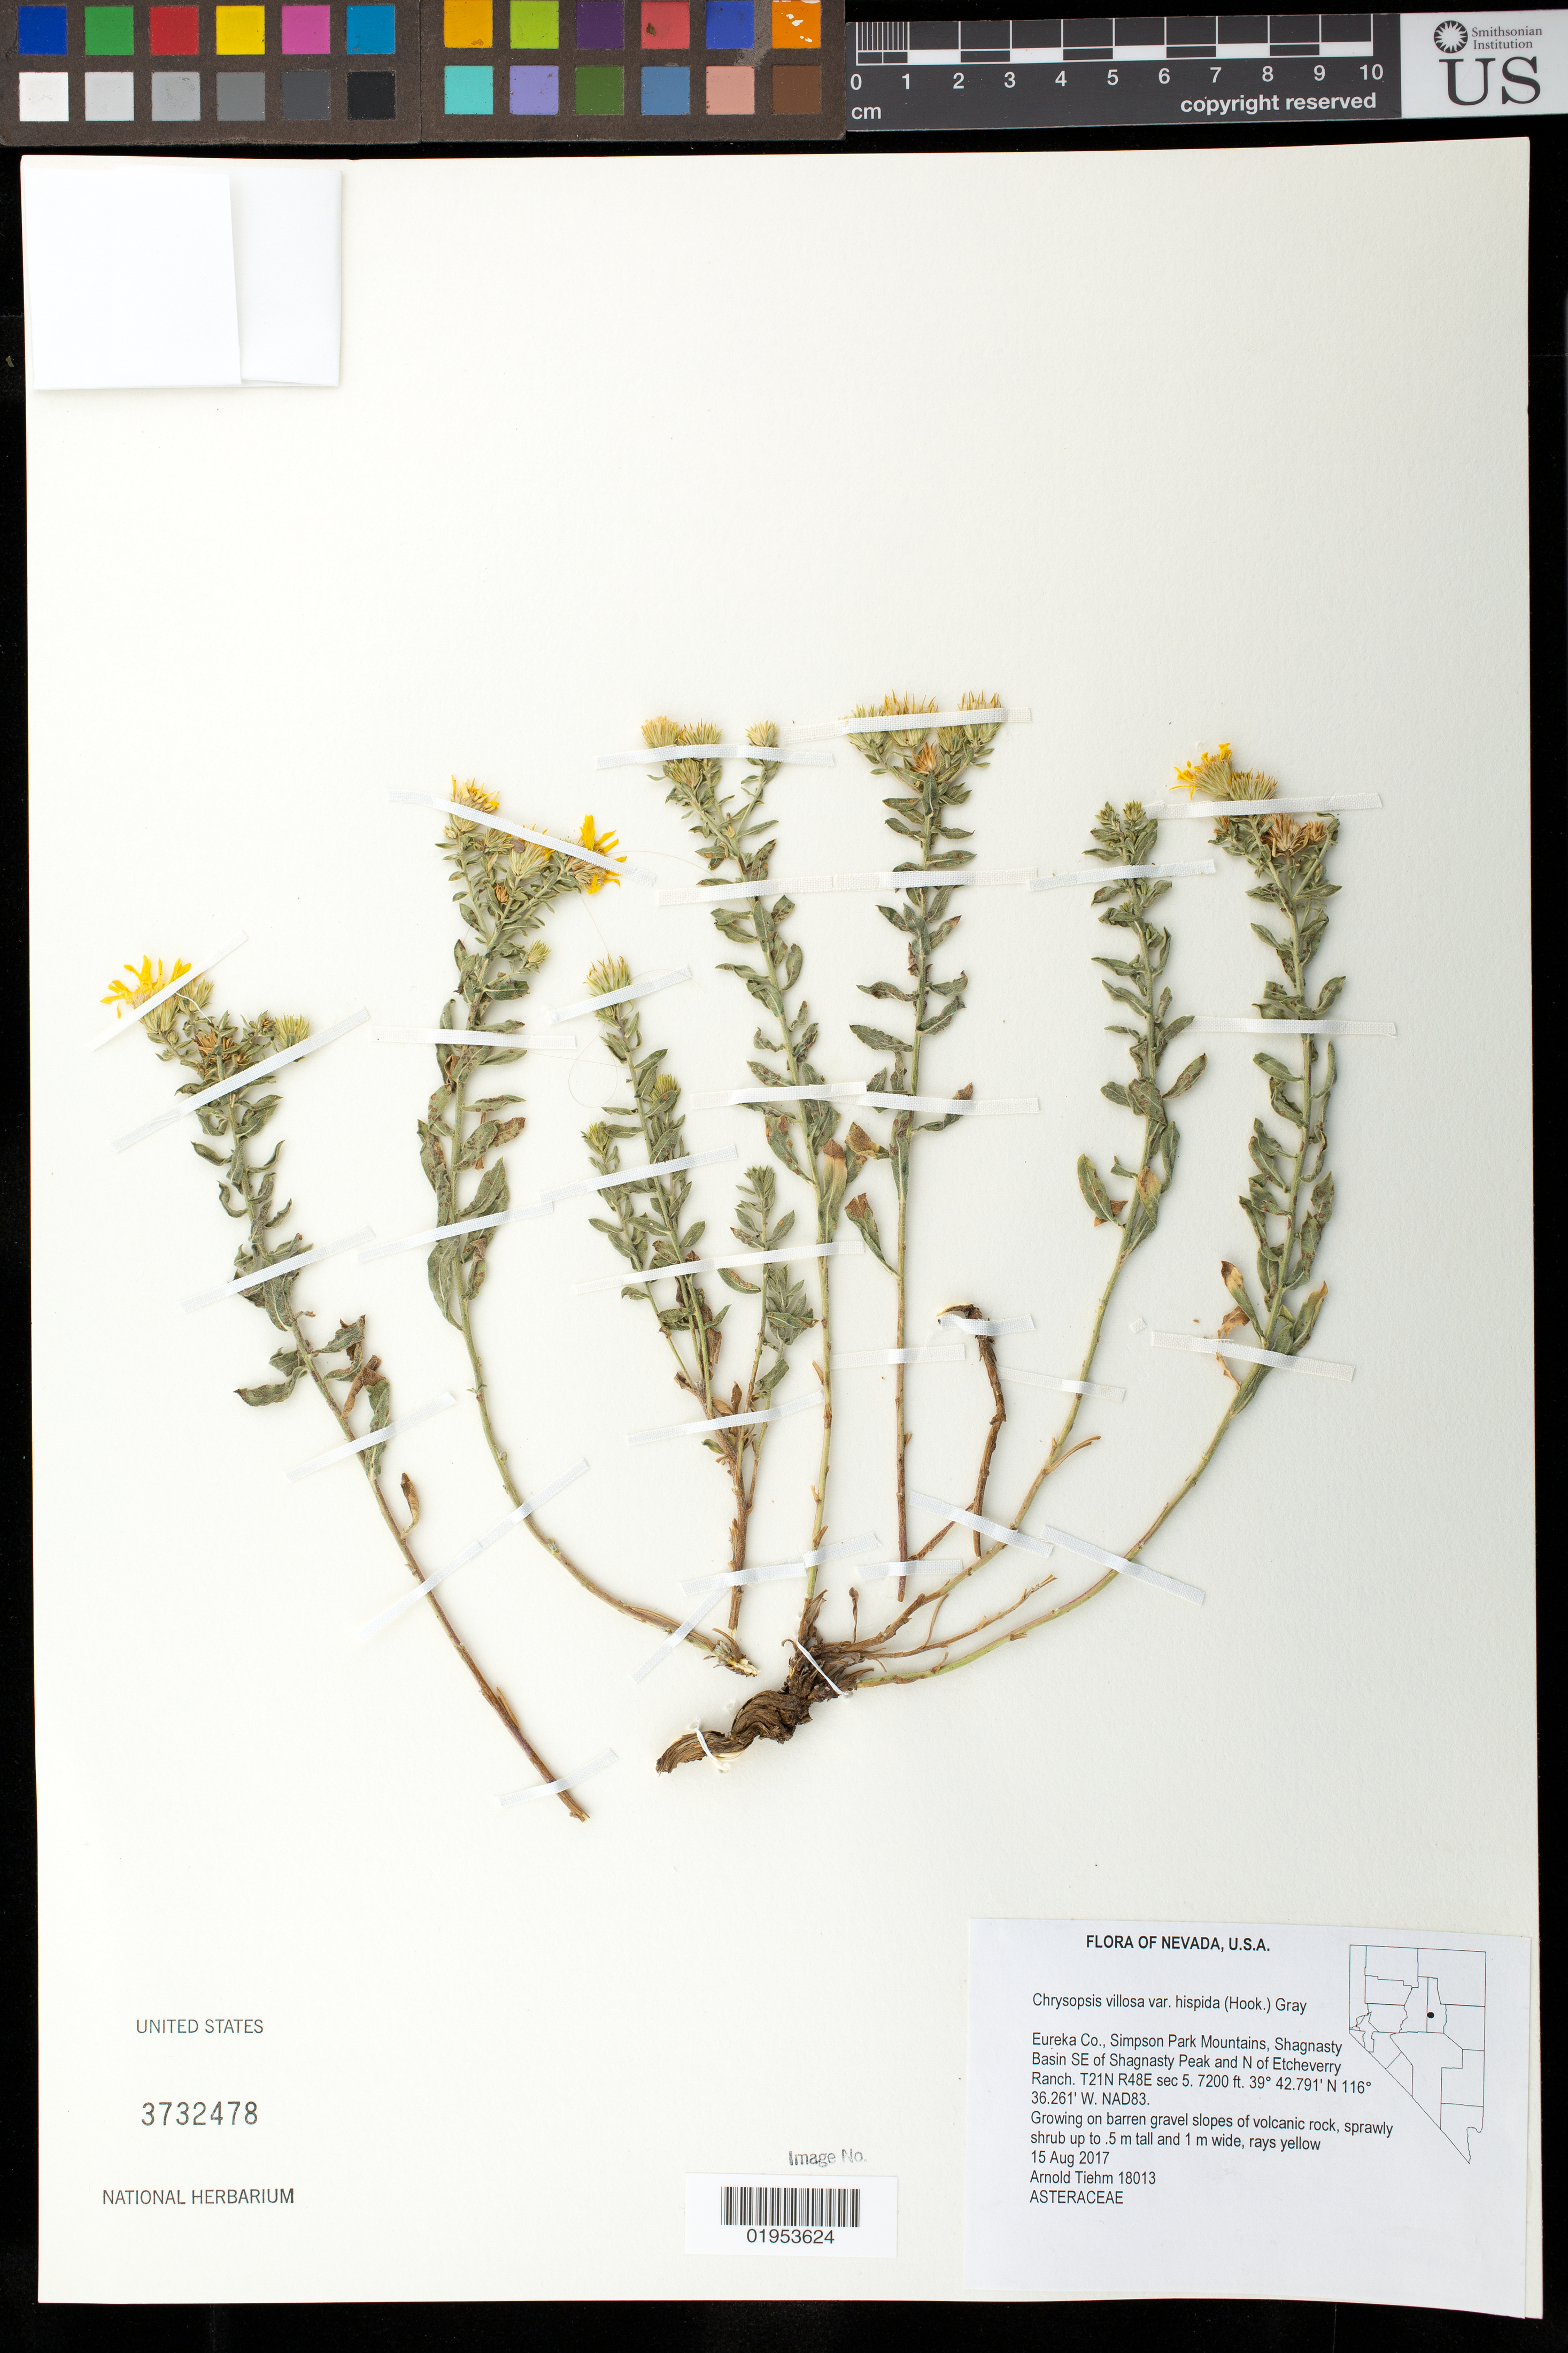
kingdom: Plantae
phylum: Tracheophyta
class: Magnoliopsida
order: Asterales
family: Asteraceae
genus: Chrysopsis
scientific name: Chrysopsis villosa var. hispida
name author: (Hook.) A. Gray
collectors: A. Tiehm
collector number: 18013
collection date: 2017-08-15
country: United States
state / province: Nevada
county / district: Eureka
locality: Simpson Park Mtns., Shagnasty Basin SE of Shagnasty Peak and N of Etcheverry Ranch.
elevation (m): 2195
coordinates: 39 42.791 N, 116 36.261 W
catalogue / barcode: US 3732478